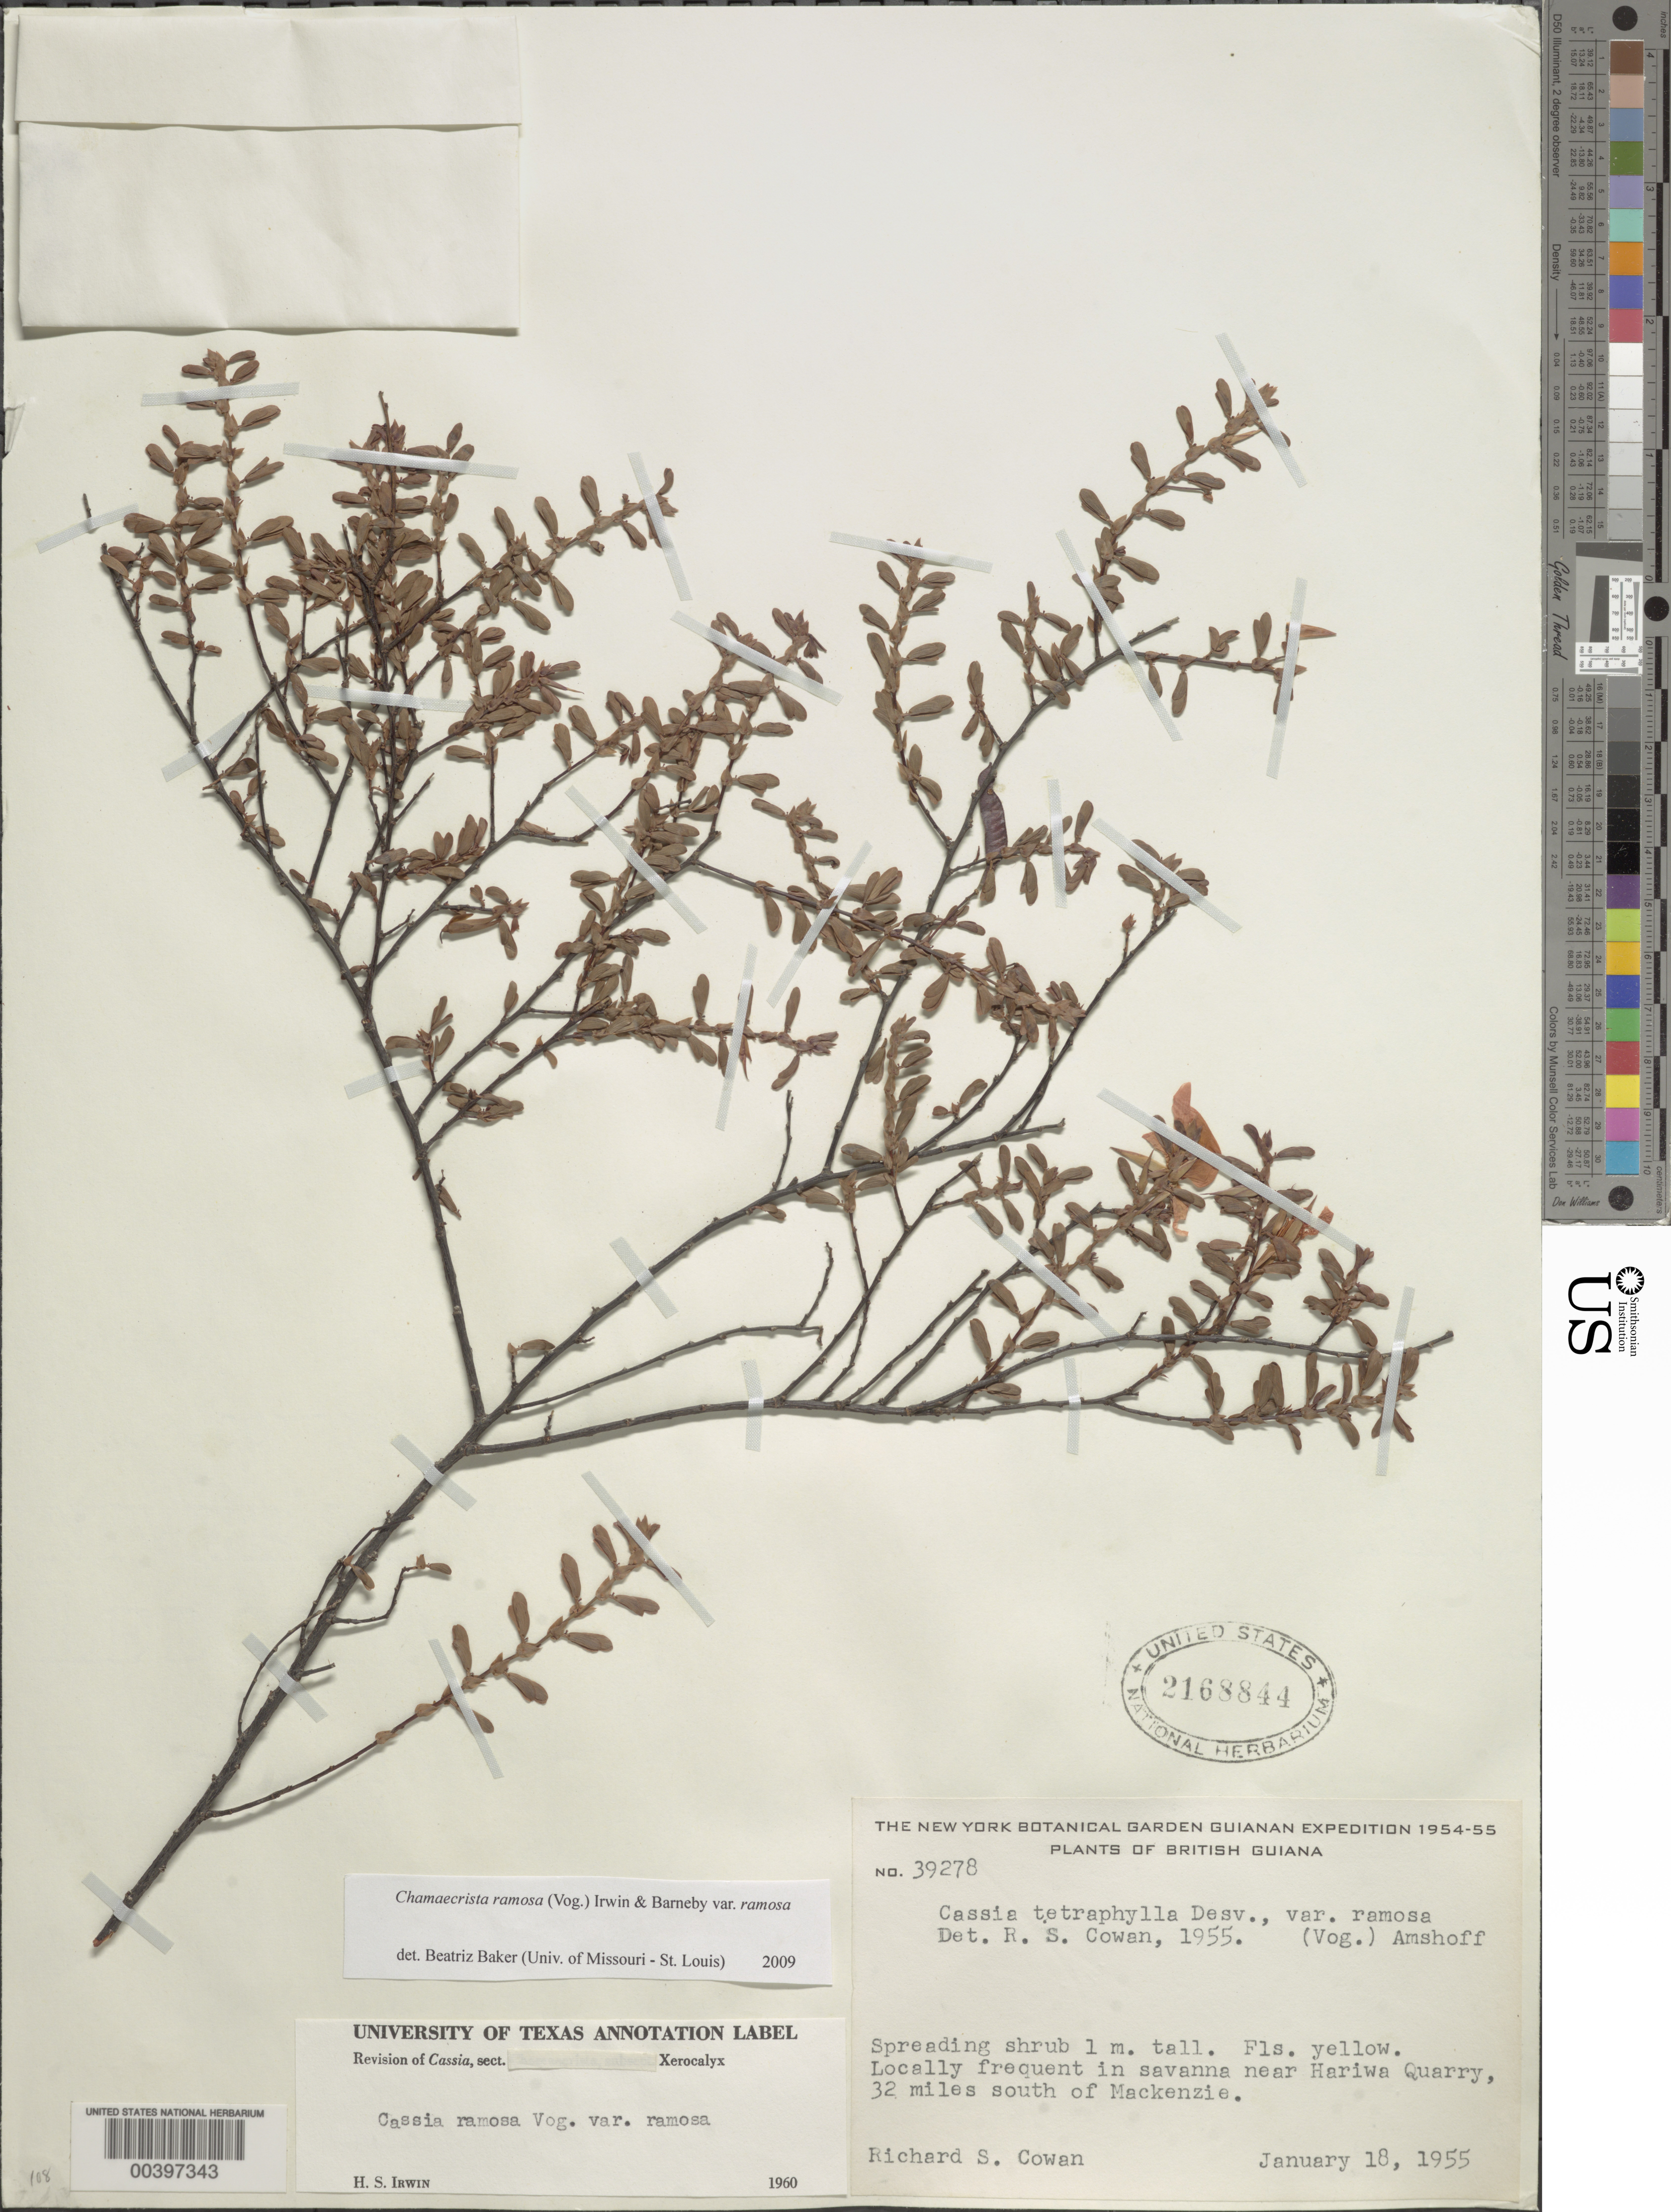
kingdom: Plantae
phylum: Tracheophyta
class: Magnoliopsida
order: Fabales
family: Fabaceae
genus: Chamaecrista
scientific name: Chamaecrista ramosa var. ramosa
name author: (Vogel) H.S. Irwin & Barneby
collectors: R. S. Cowan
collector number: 39278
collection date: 1955-01-18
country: Guyana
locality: British Guiana, near Hariwa Quarry, 32 miles south of Mackenzie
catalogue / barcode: US 2168844